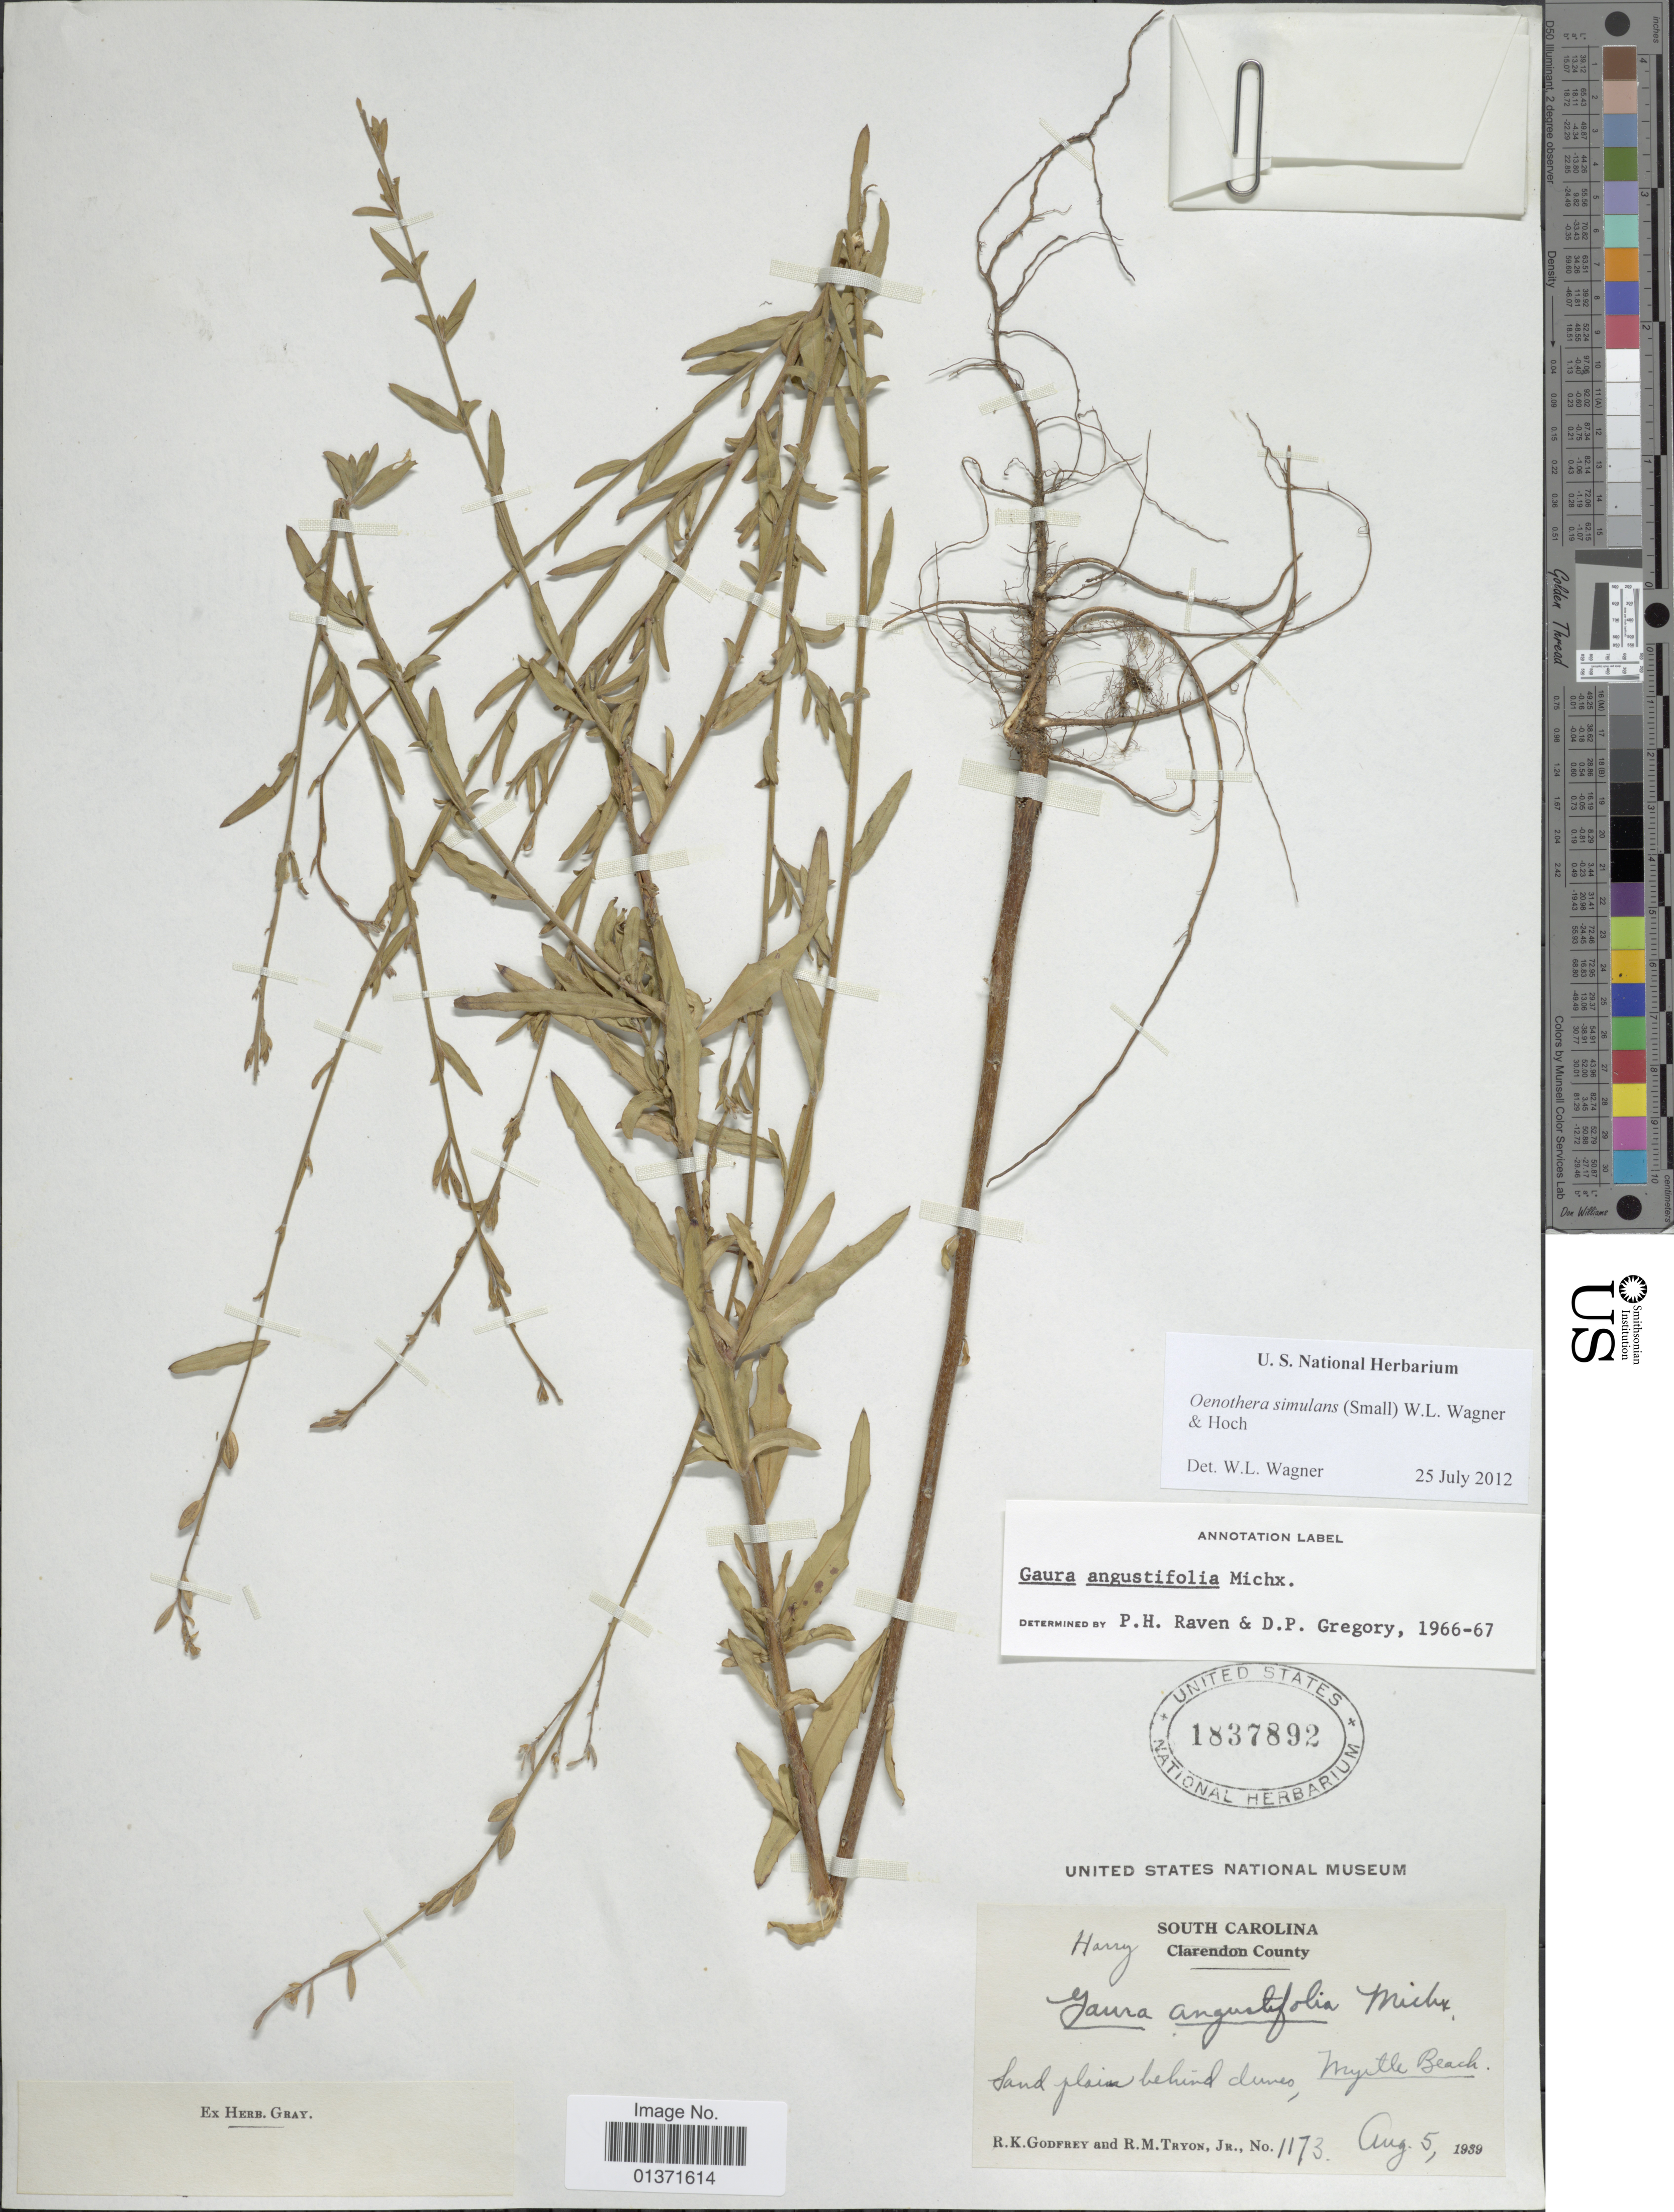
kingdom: Plantae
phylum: Tracheophyta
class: Magnoliopsida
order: Myrtales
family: Onagraceae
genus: Oenothera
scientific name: Oenothera simulans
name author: Michx.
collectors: R. K. Godfrey & R. M. Tryon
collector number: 1173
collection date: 1939-08-05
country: United States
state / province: South Carolina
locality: Harry County, Myrtle Beach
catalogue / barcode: US 1837892